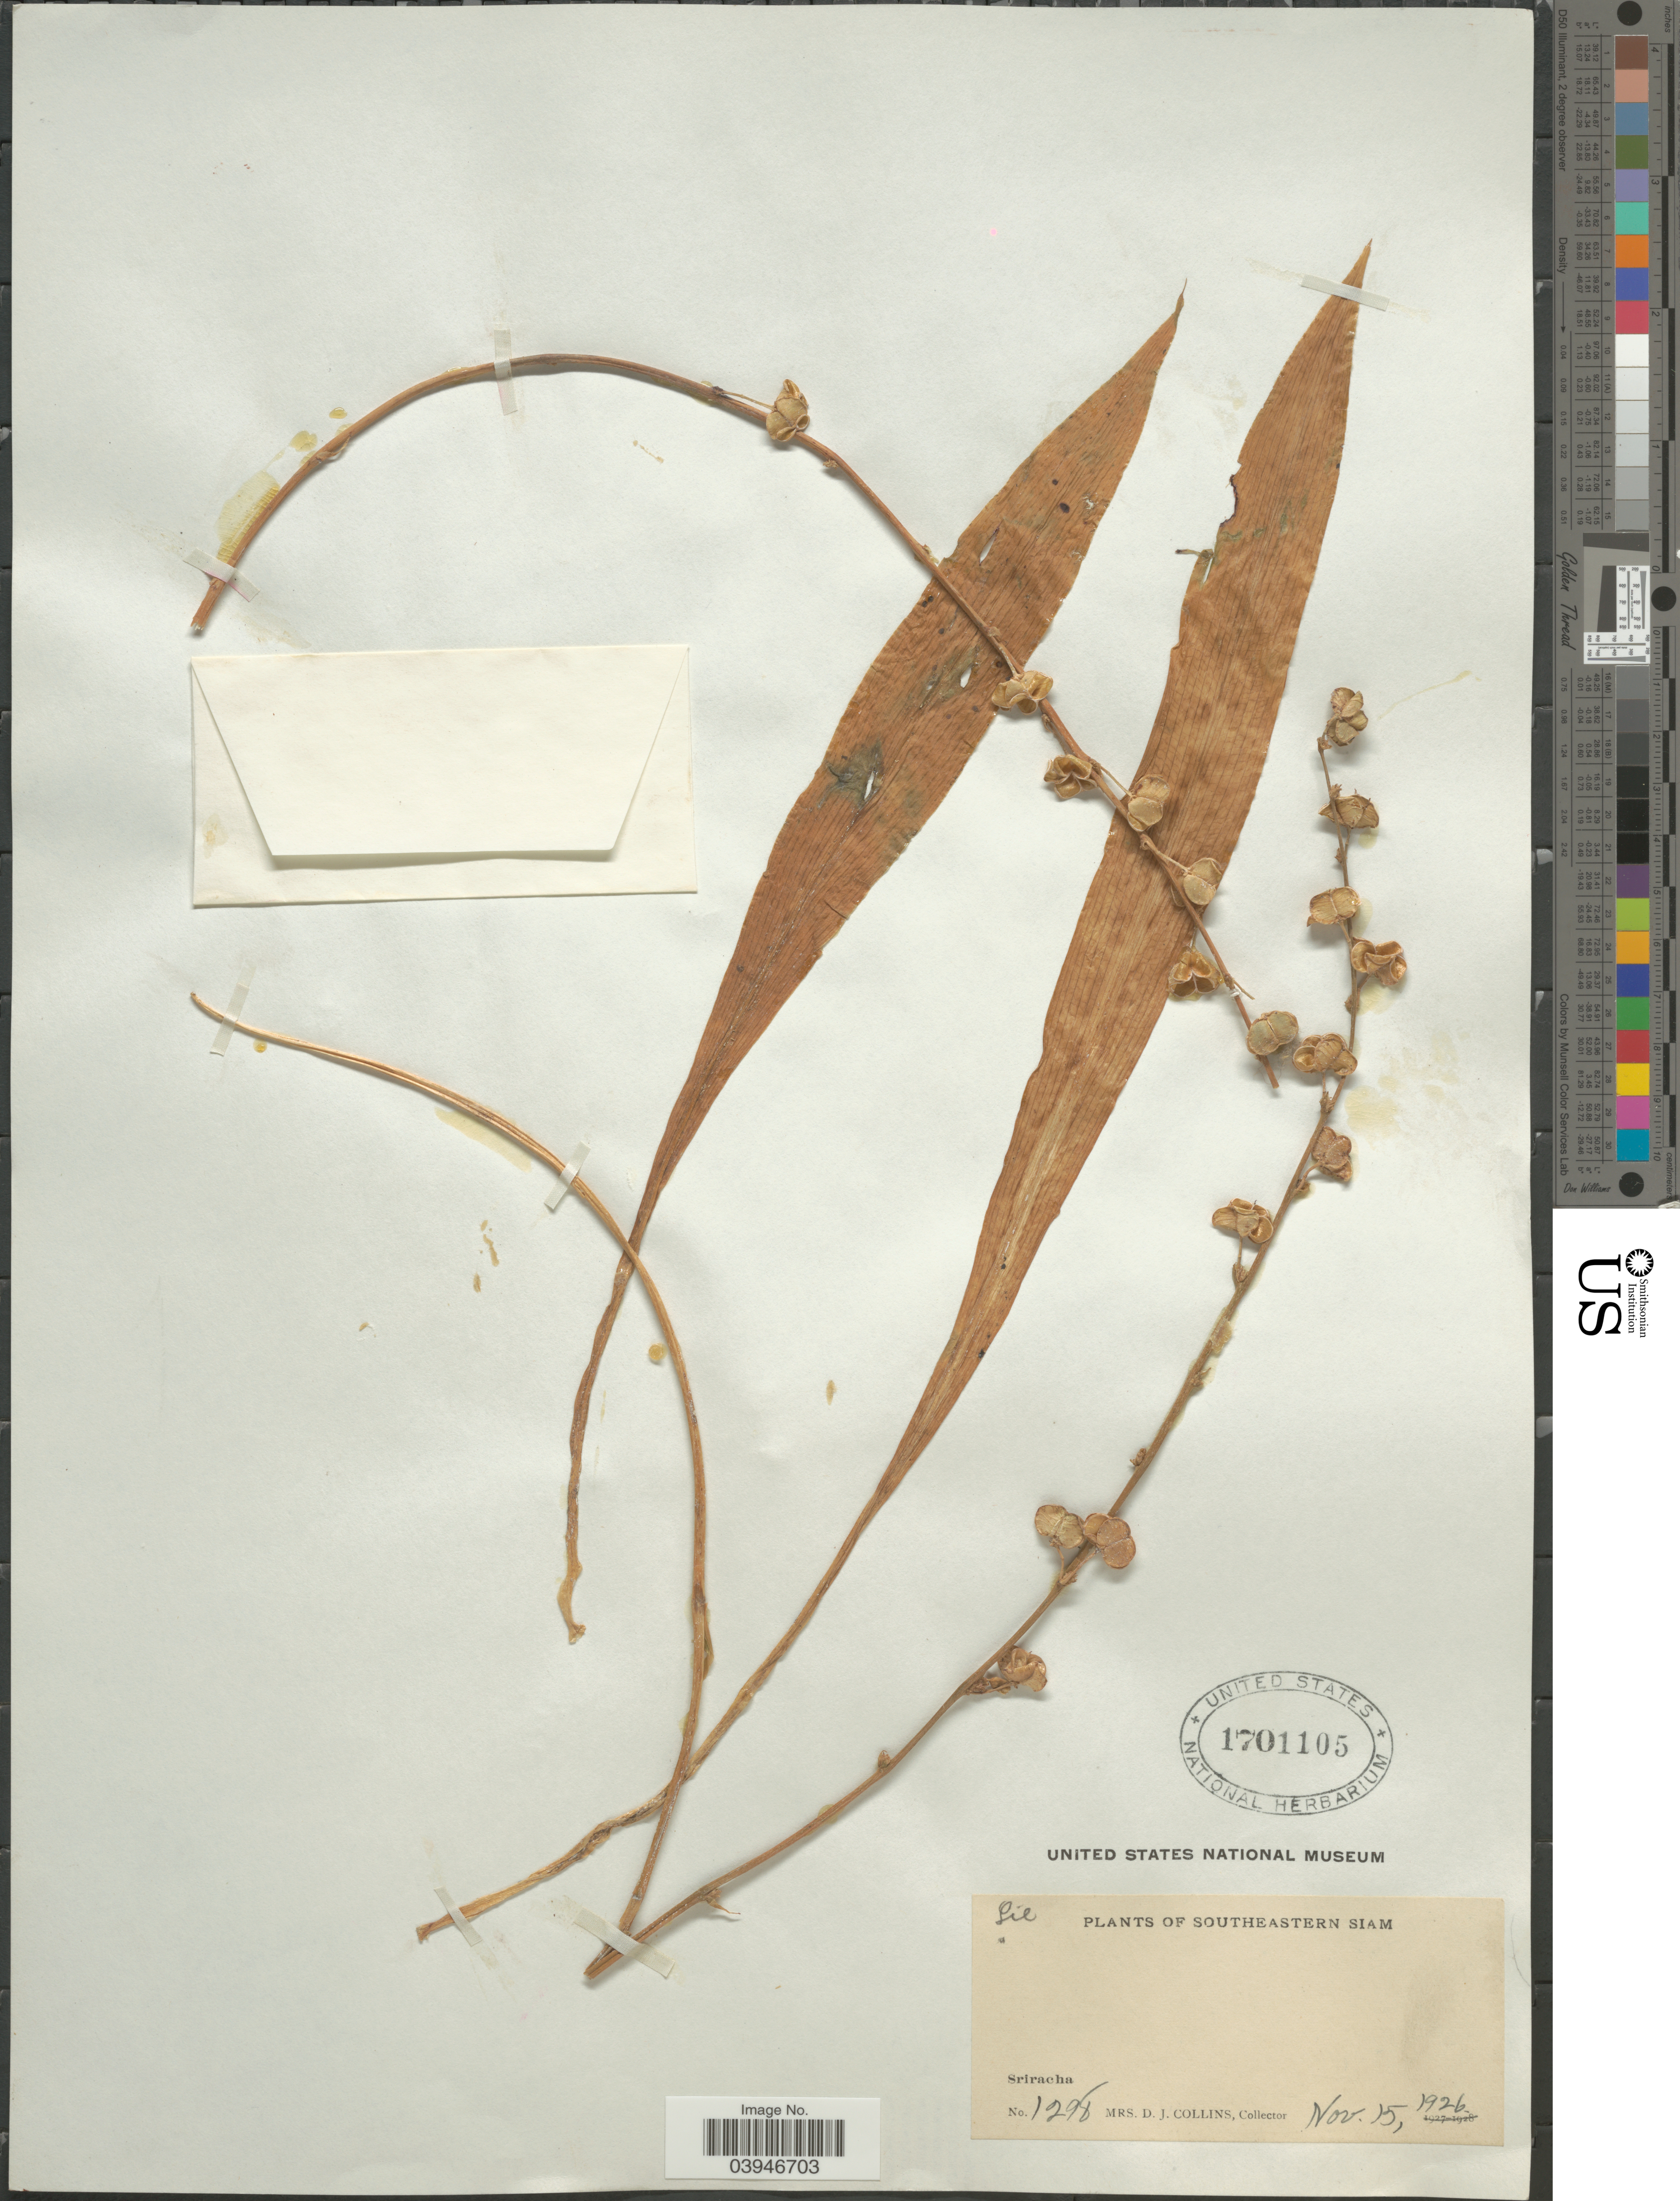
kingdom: Plantae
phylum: Tracheophyta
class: Liliopsida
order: Liliales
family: Liliaceae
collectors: J. Collins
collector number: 1298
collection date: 1926-11-15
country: Thailand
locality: Southeastern Siam. Sriracha.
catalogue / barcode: US 1701105